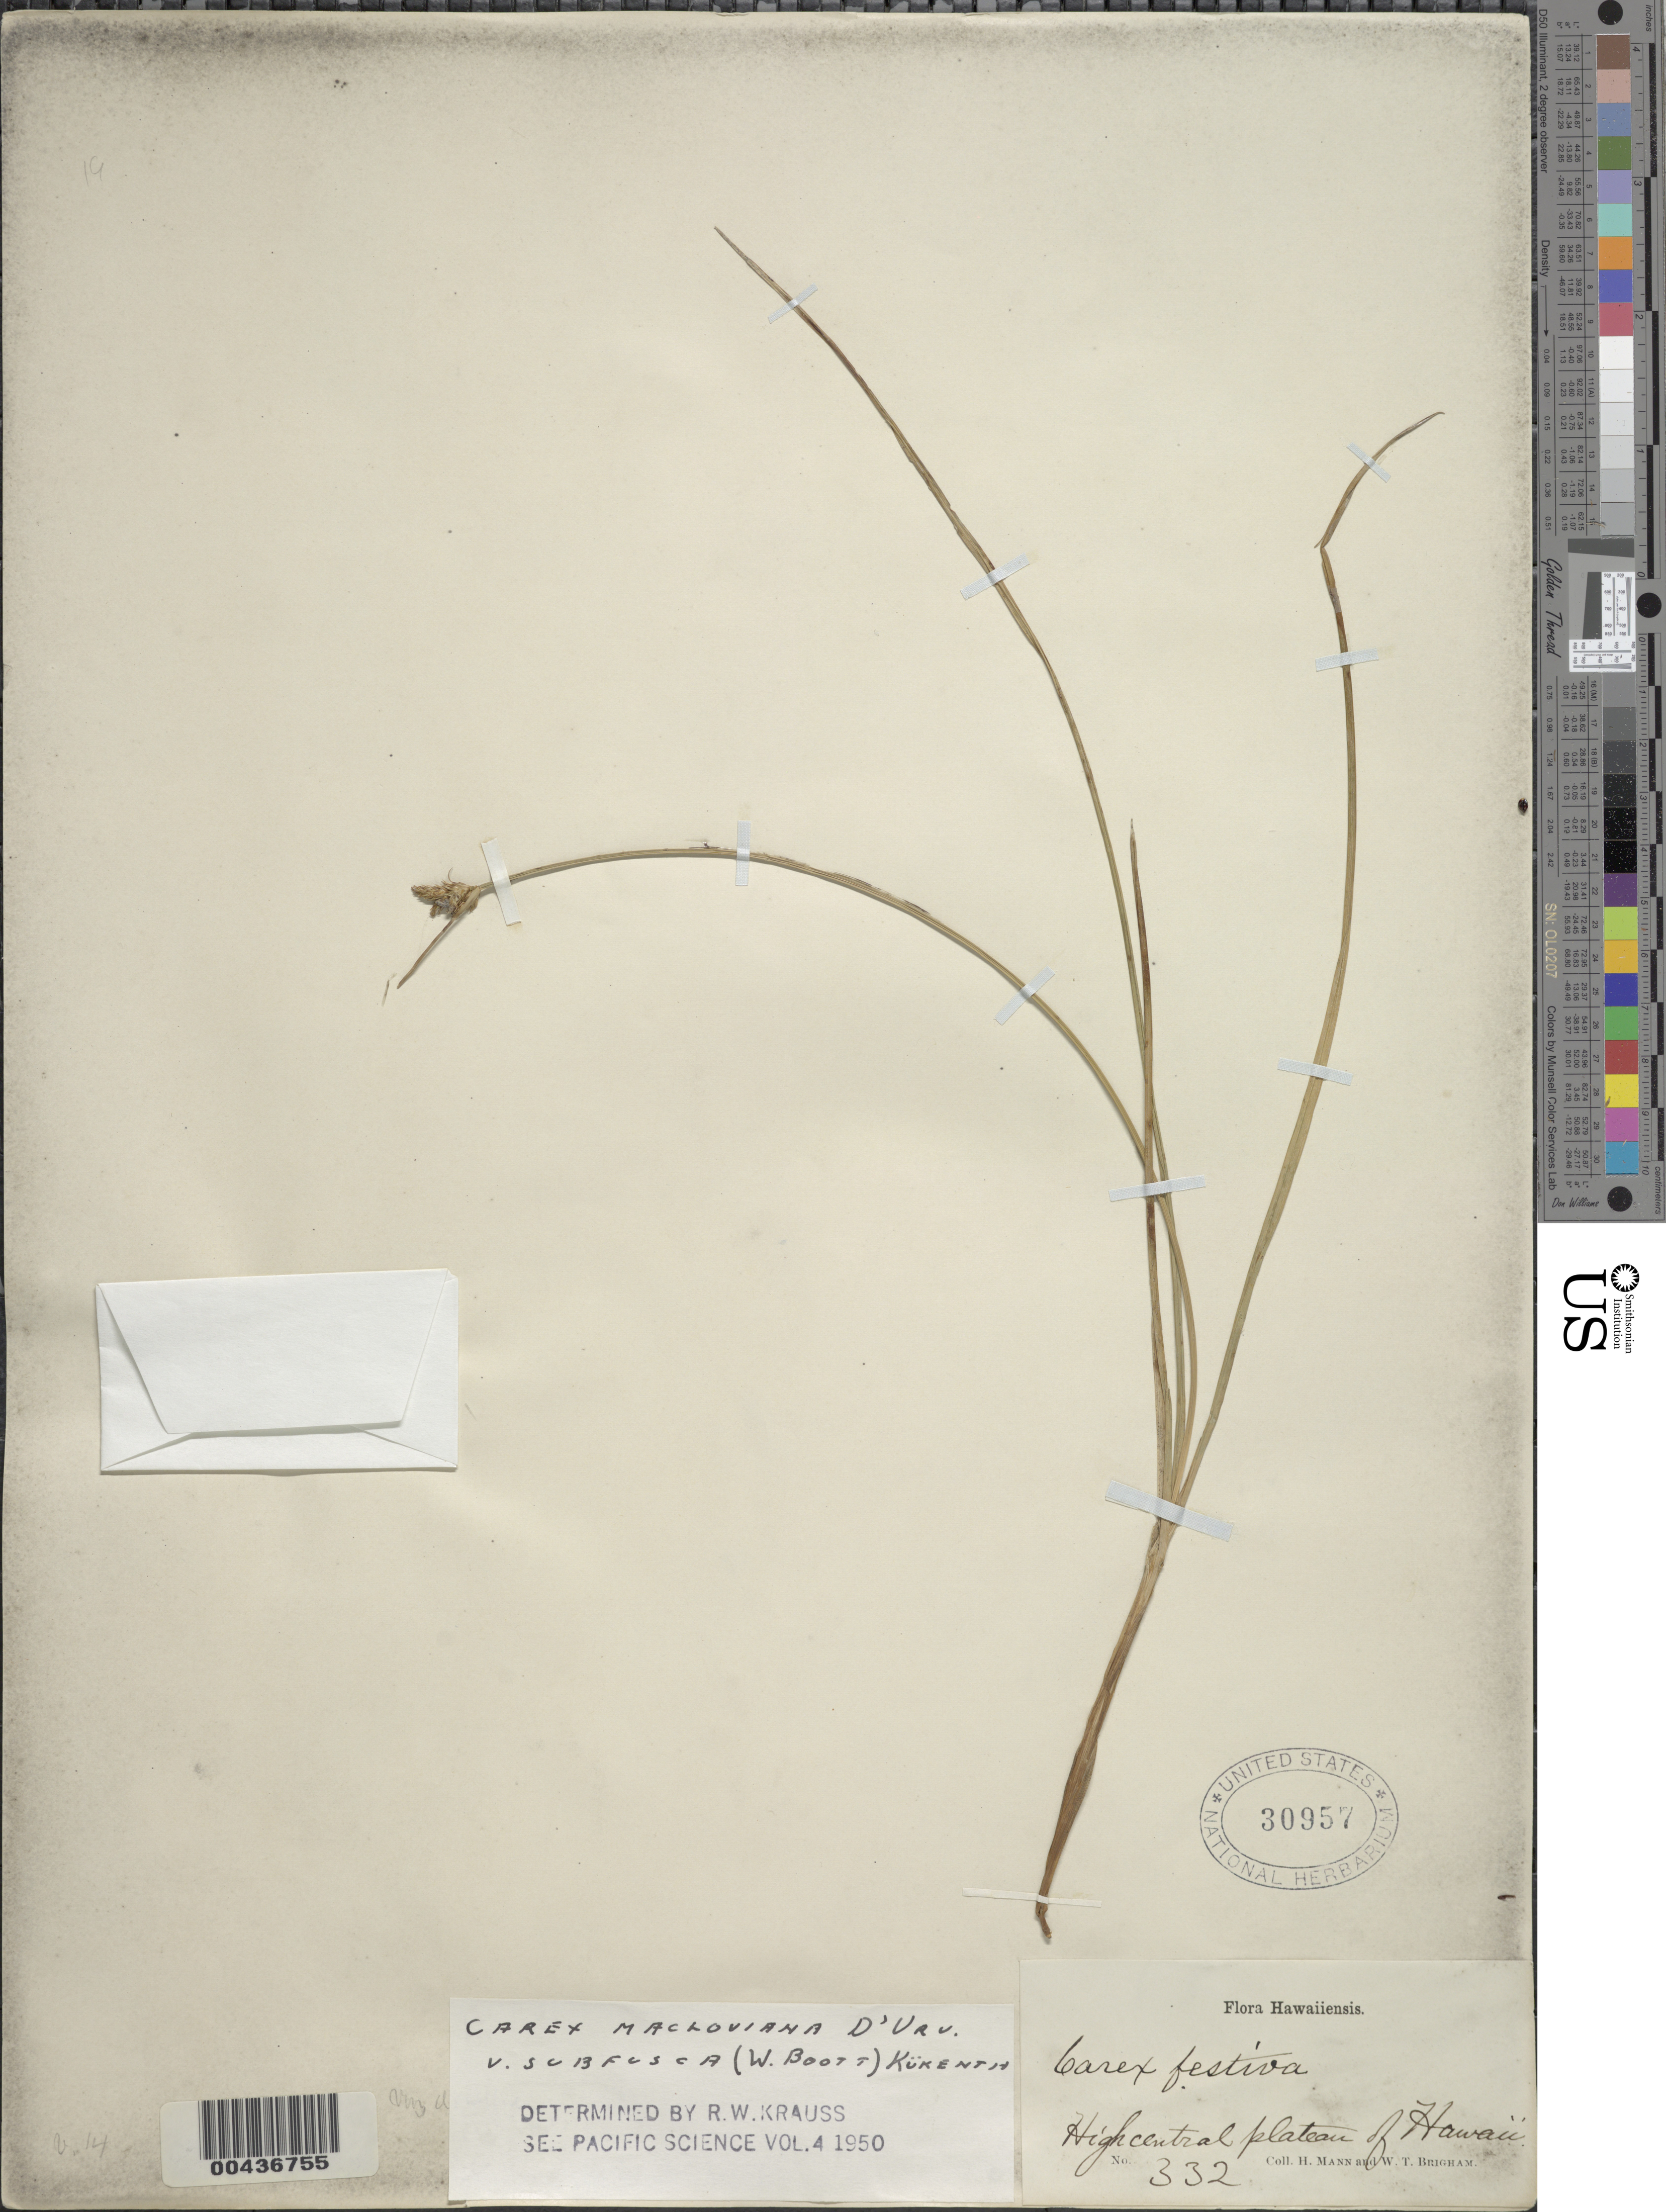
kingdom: Plantae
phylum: Tracheophyta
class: Liliopsida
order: Poales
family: Cyperaceae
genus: Carex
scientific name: Carex subfusca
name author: W. Boott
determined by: Wagner, W. L., (BOT), Smithsonian Institution - National Museum of Natural History (UNITED STATES)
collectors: H. Mann & W. T. Brigham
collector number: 332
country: United States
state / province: Hawaii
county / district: Hawaii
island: Hawaii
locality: High central plateau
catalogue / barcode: US 30957